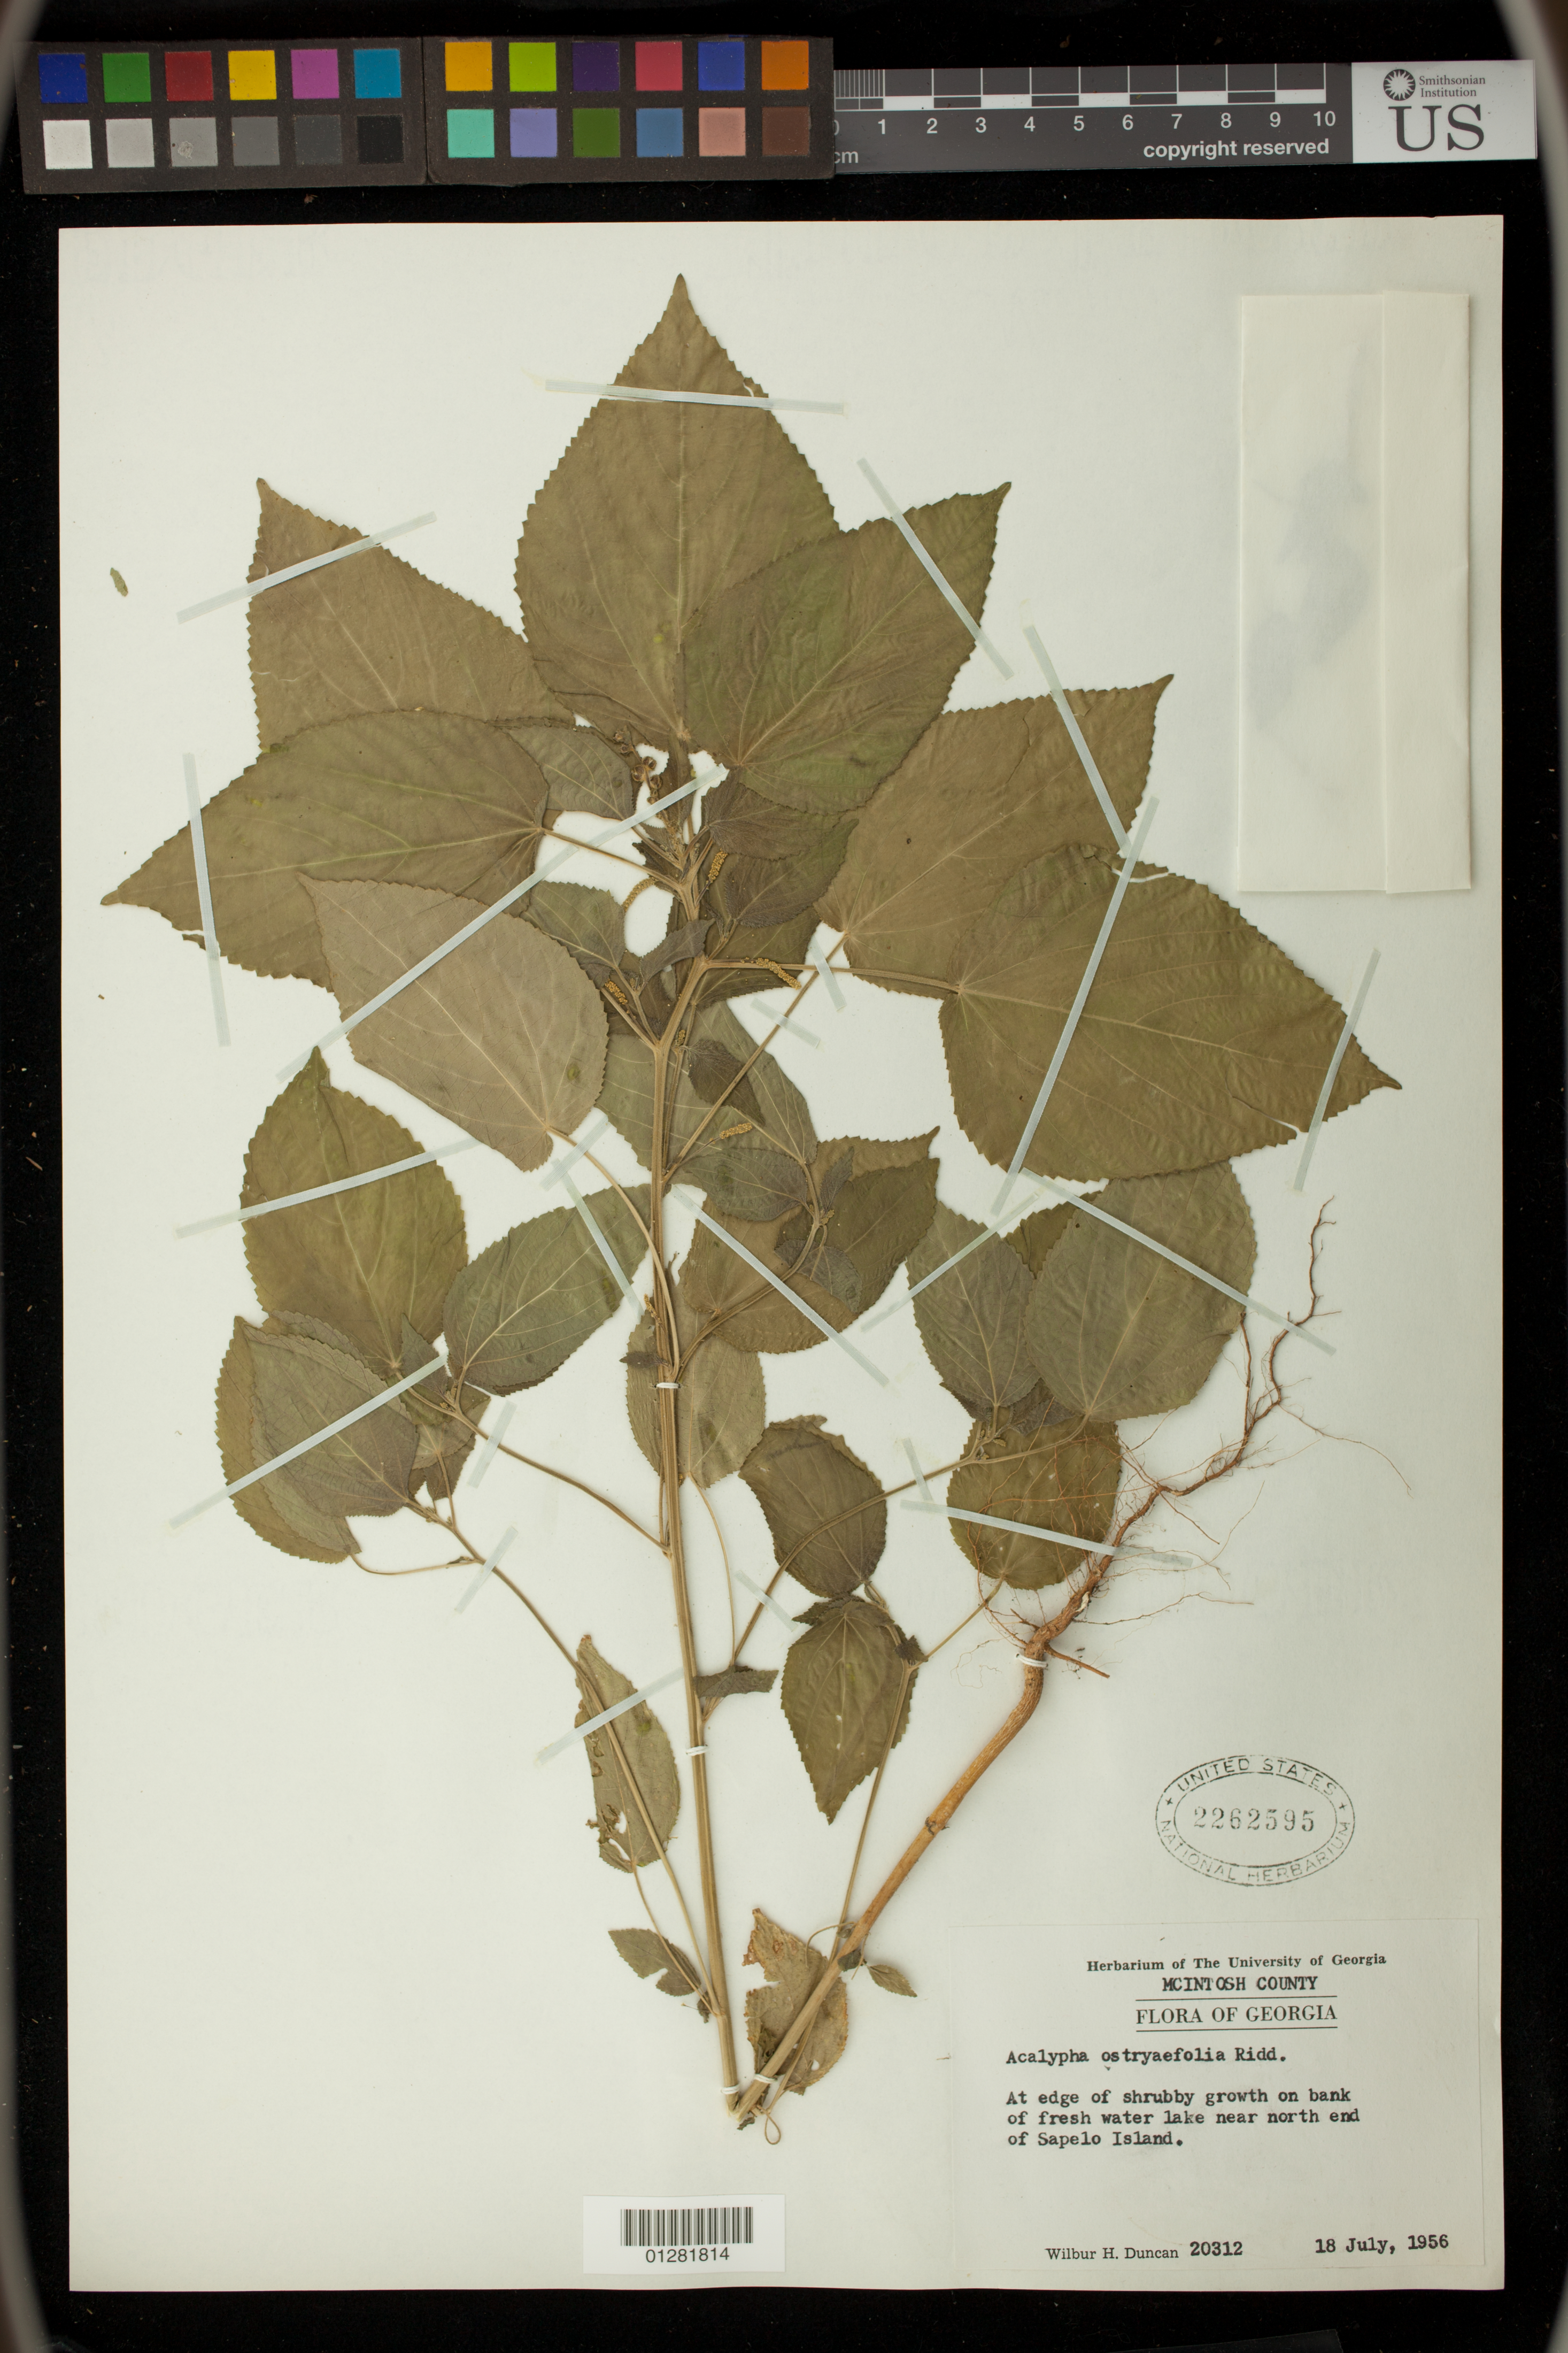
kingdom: Plantae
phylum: Tracheophyta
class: Magnoliopsida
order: Malpighiales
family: Euphorbiaceae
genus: Acalypha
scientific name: Acalypha ostryifolia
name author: Ridd.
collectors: W. H. Duncan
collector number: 20312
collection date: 1956-07-18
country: United States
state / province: Georgia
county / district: McIntosh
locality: on bank of fresh water lake near north end of Sapelo Island.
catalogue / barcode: US 2262595